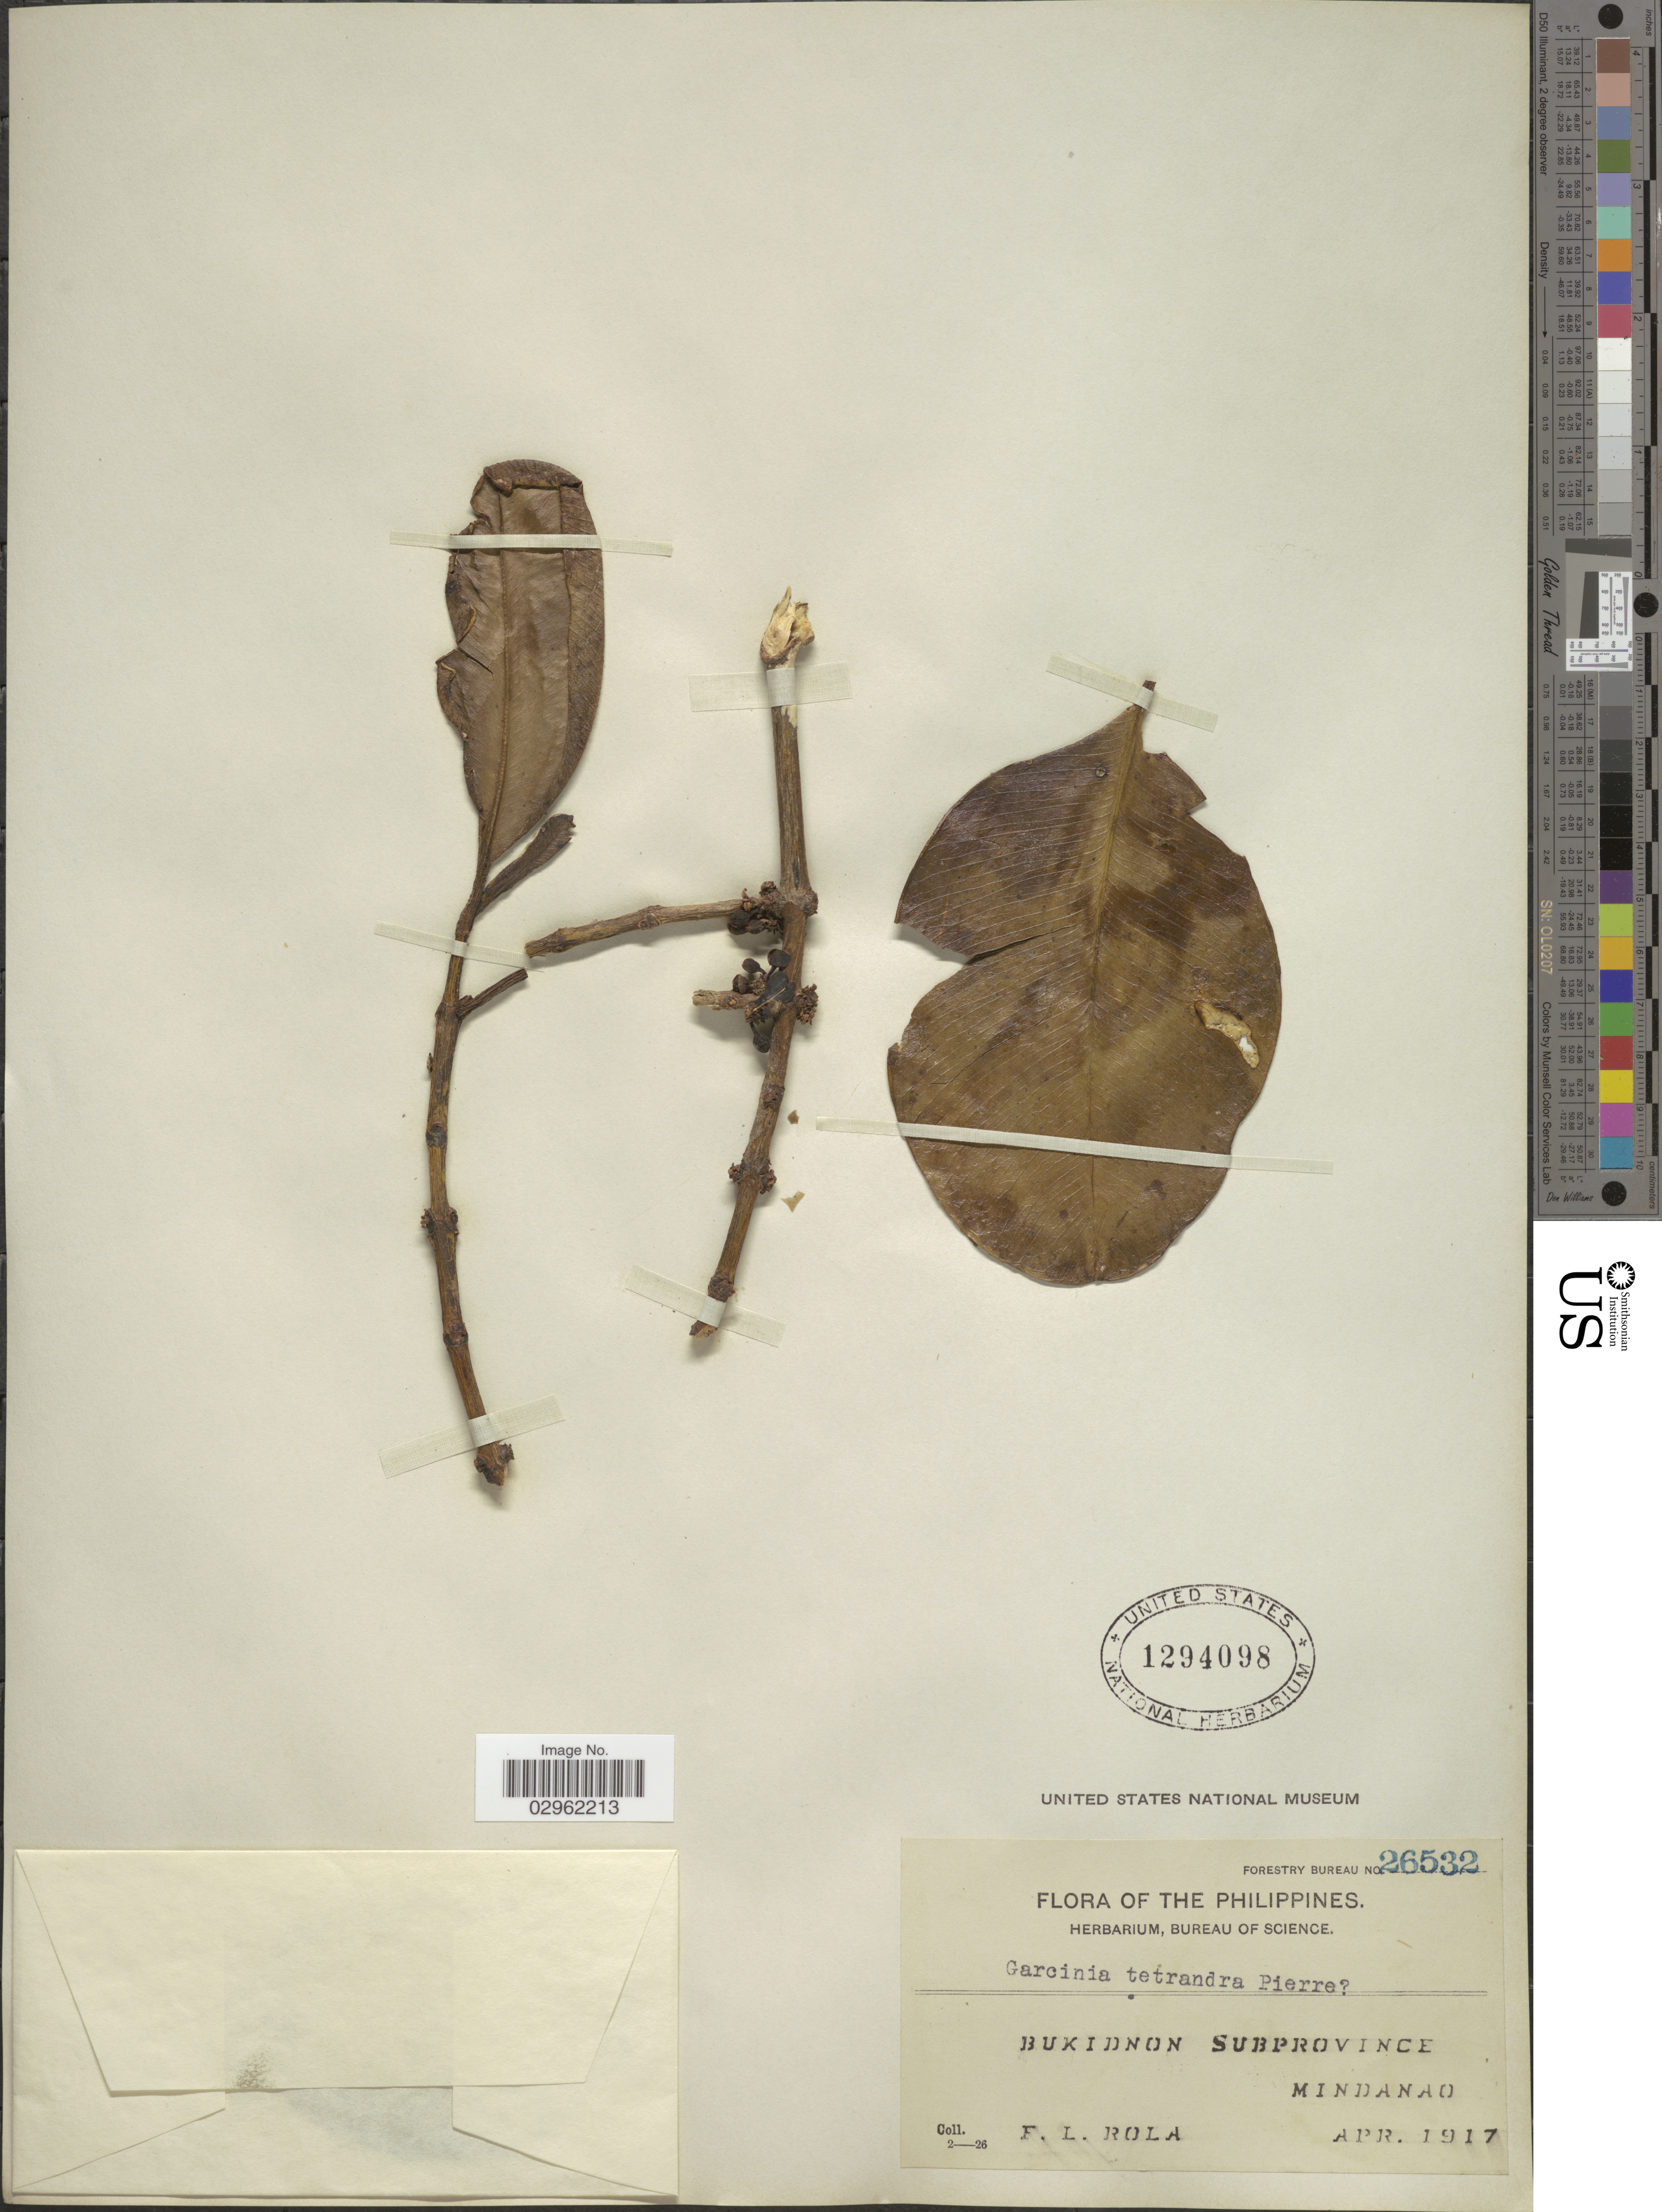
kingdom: Plantae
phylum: Tracheophyta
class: Magnoliopsida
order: Malpighiales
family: Clusiaceae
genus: Garcinia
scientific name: Garcinia tetrandra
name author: Pierre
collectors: F. Rola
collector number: Forestry Bureau 26532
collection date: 1917-04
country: Philippines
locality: Bukidnon Subprovince, Mindanao.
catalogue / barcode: US 1294098